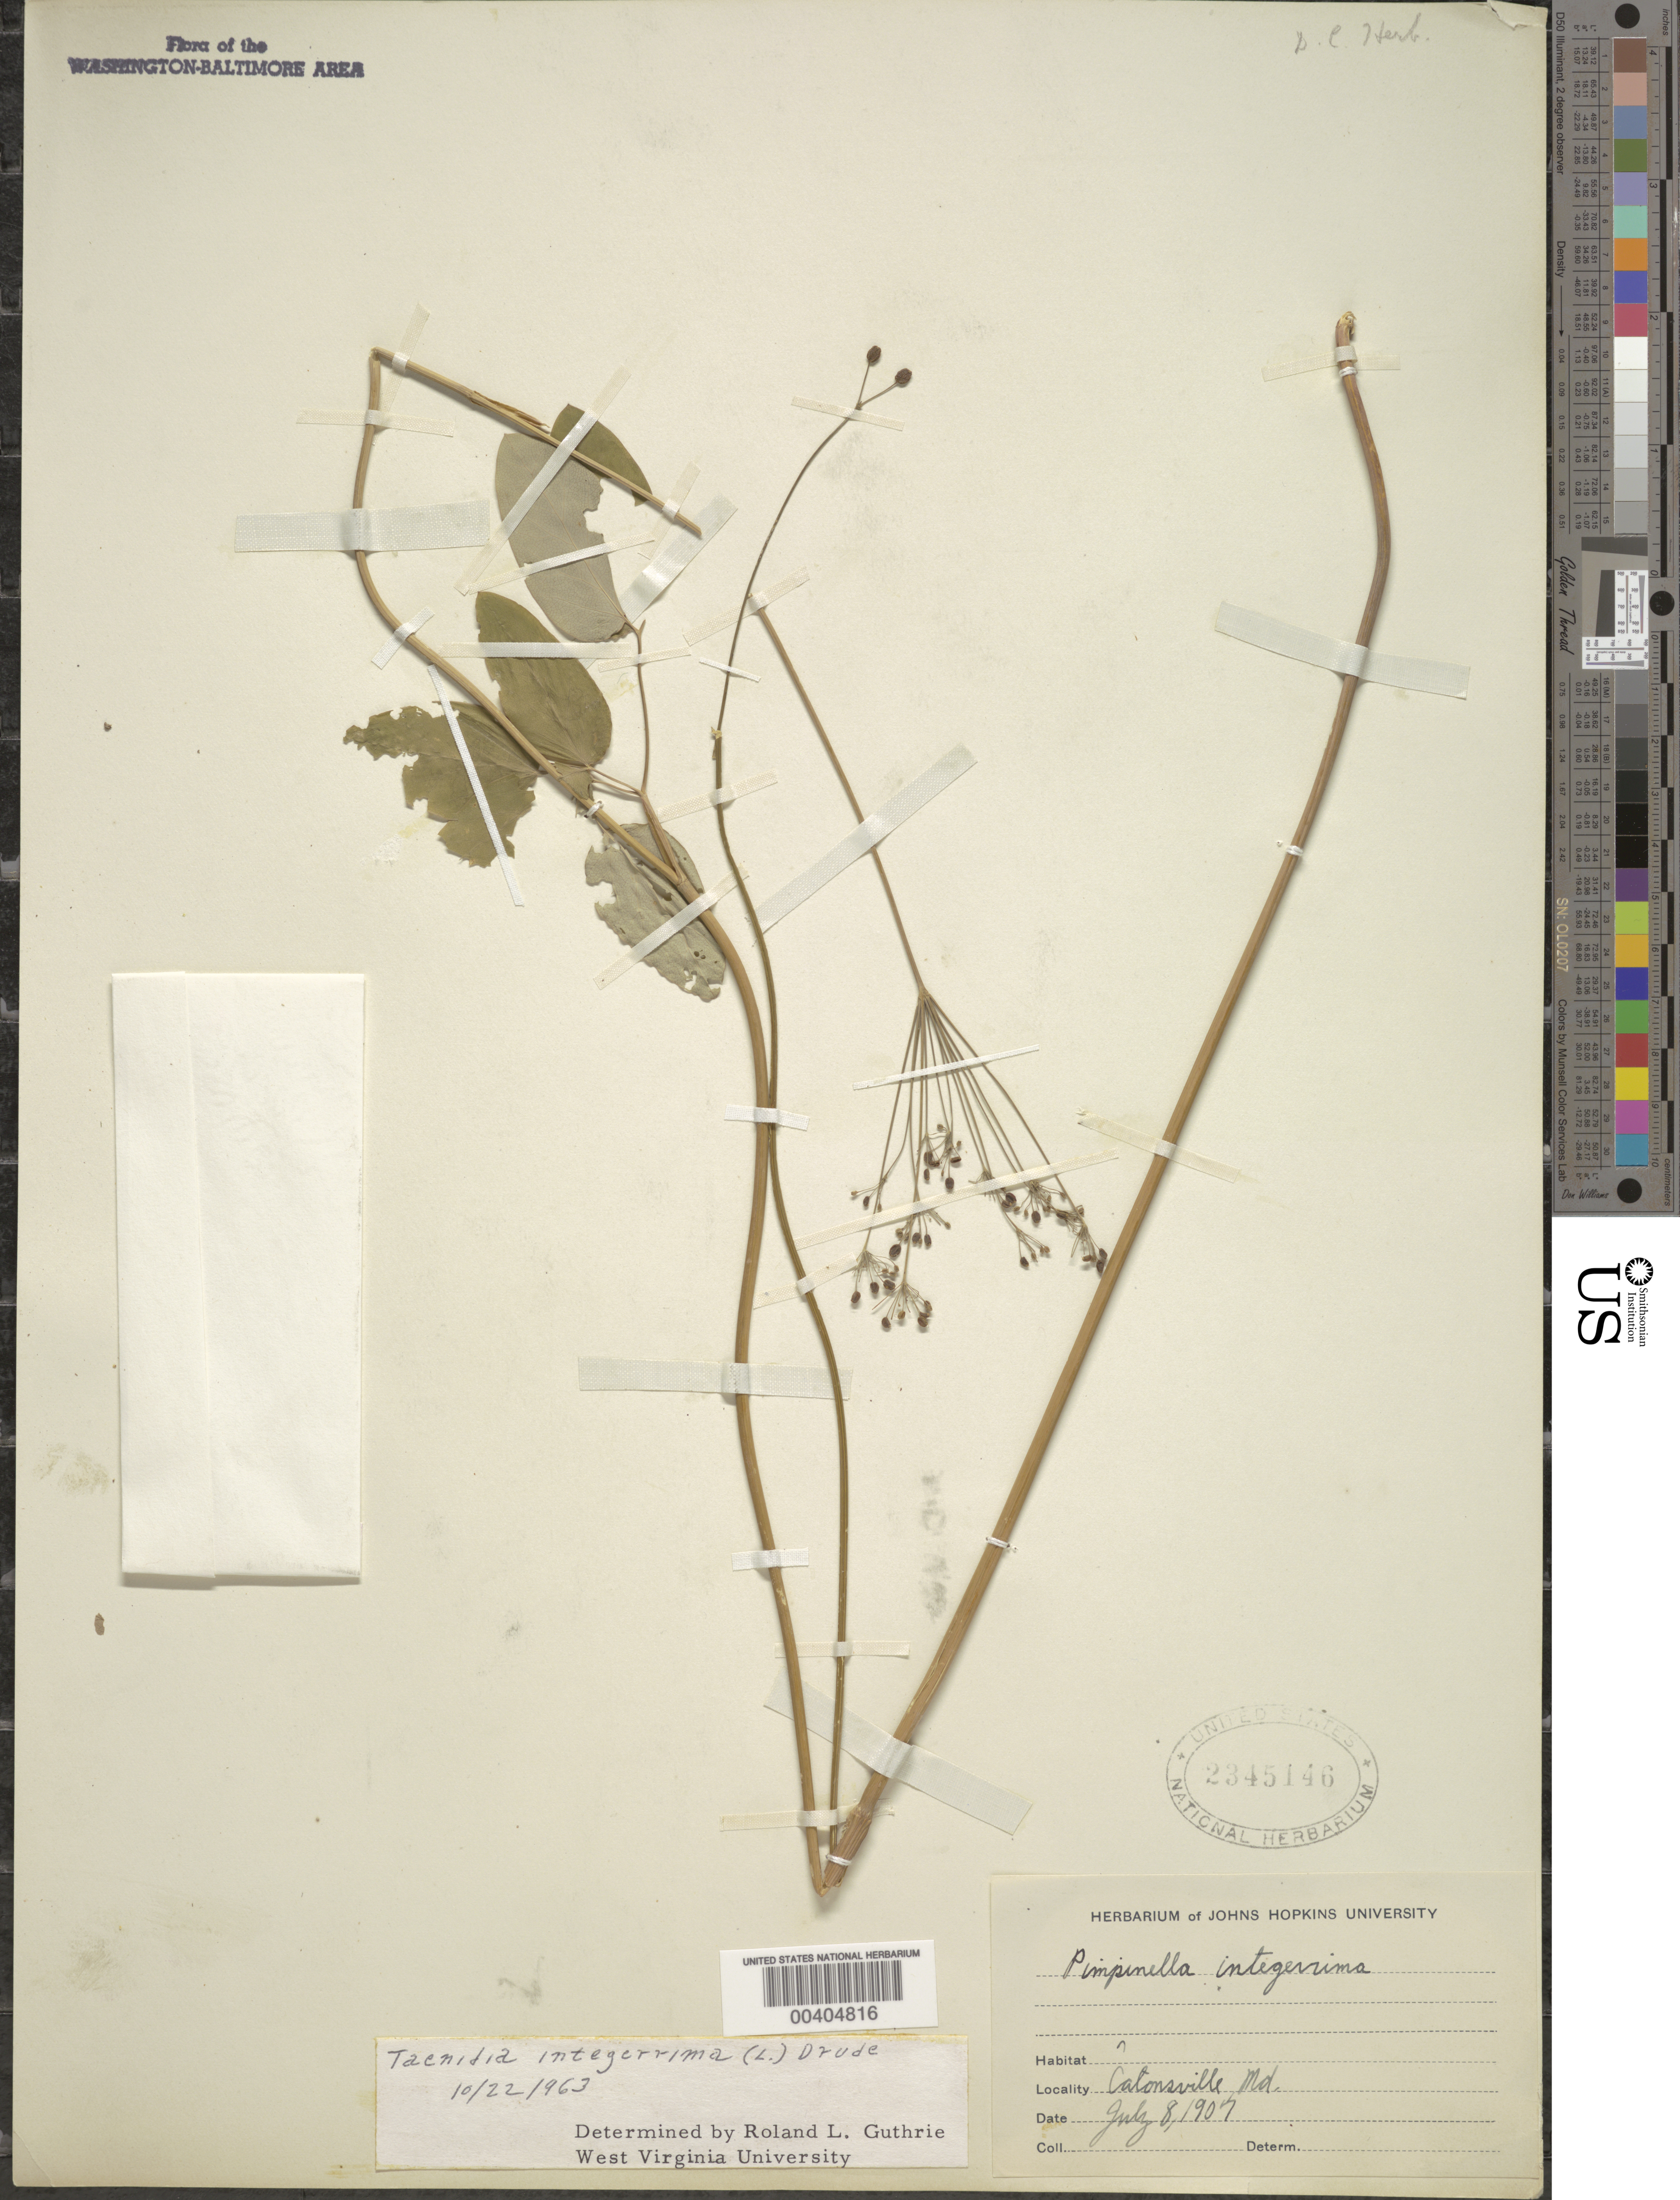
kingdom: Plantae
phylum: Tracheophyta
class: Magnoliopsida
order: Apiales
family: Apiaceae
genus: Taenidia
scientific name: Taenidia integerrima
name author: (L.) Drude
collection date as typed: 08 Jul 1907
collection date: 1907-07-08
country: United States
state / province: Maryland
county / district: Baltimore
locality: Catonsville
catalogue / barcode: US 2345146